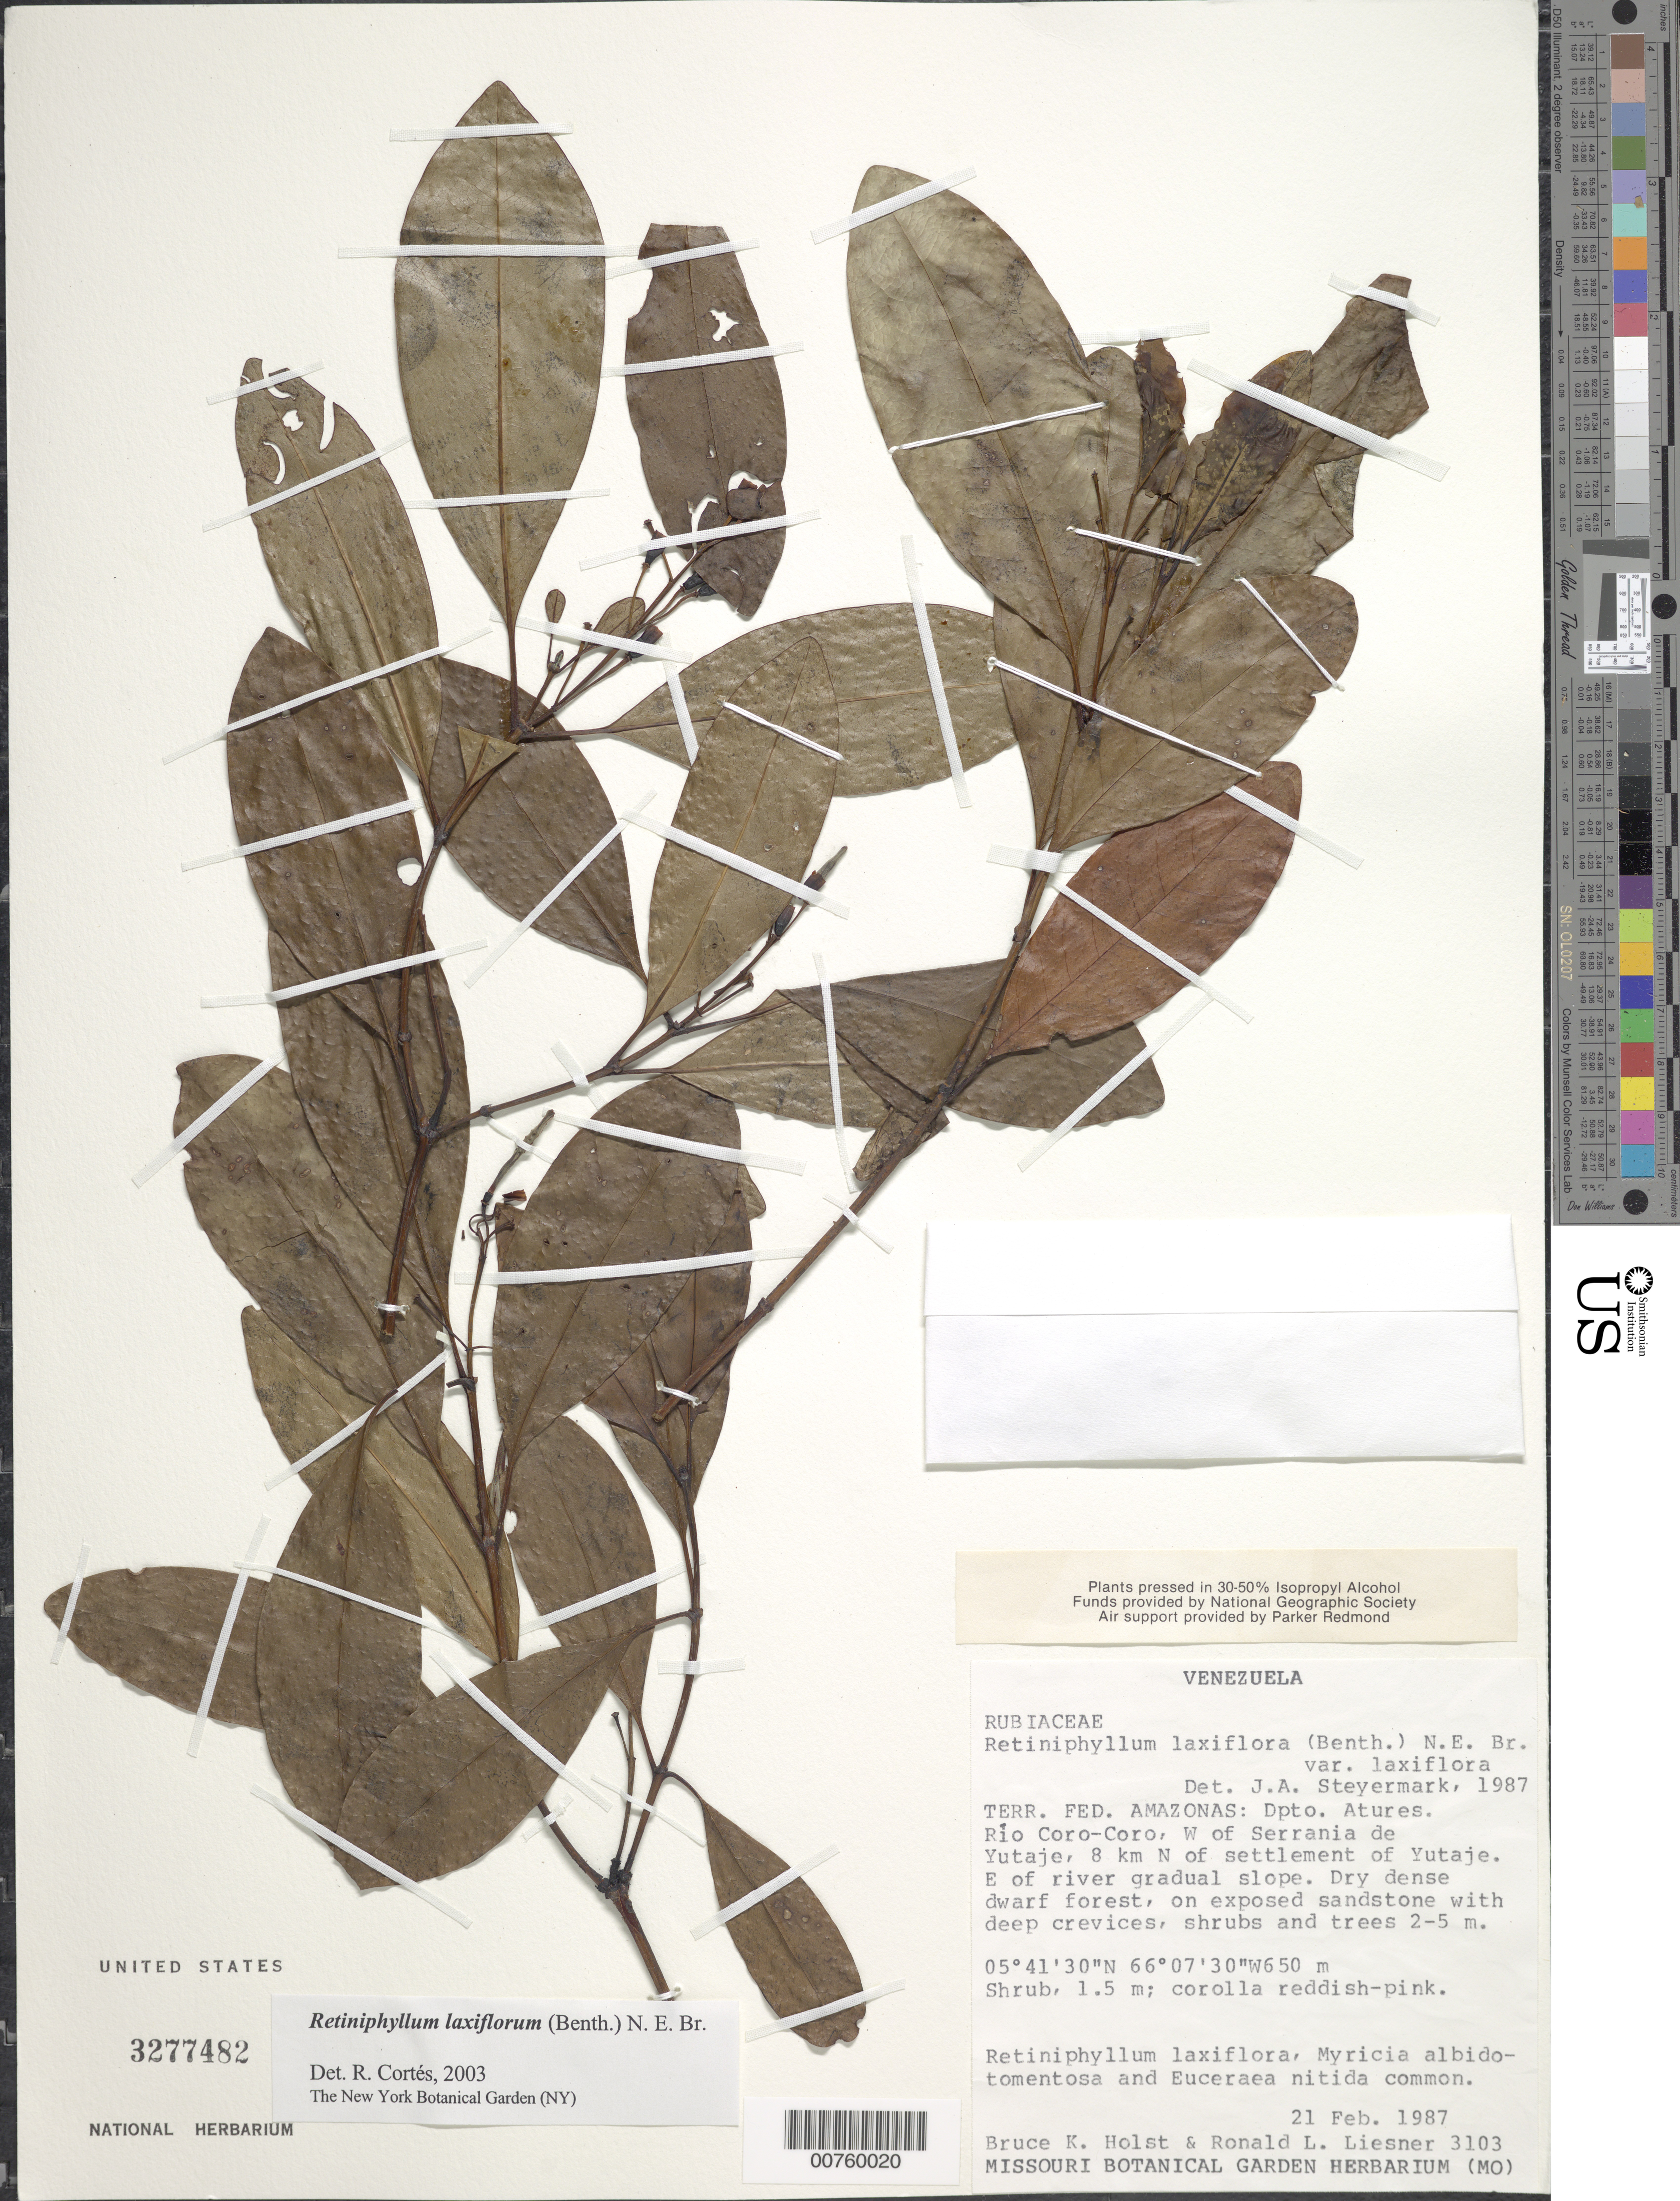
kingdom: Plantae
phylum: Tracheophyta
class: Magnoliopsida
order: Gentianales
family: Rubiaceae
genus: Retiniphyllum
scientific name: Retiniphyllum laxiflorum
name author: (Benth.) N.E. Br.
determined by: Cortes R., G.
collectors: B. Holst & R. L. Liesner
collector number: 3103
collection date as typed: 21-Feb-87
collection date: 1987-02-21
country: Venezuela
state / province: Amazonas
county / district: Atures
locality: Río Coro-Coro, W of Serrania de Yutajé, 8 km N of Yutajé settlement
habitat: Dry, dense dwarf forest on exposed sandstone with deep crevices, shrubs and trees 2-5m, Myrica albidotomentosa, Euceraea nitida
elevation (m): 650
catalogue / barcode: US 3277482